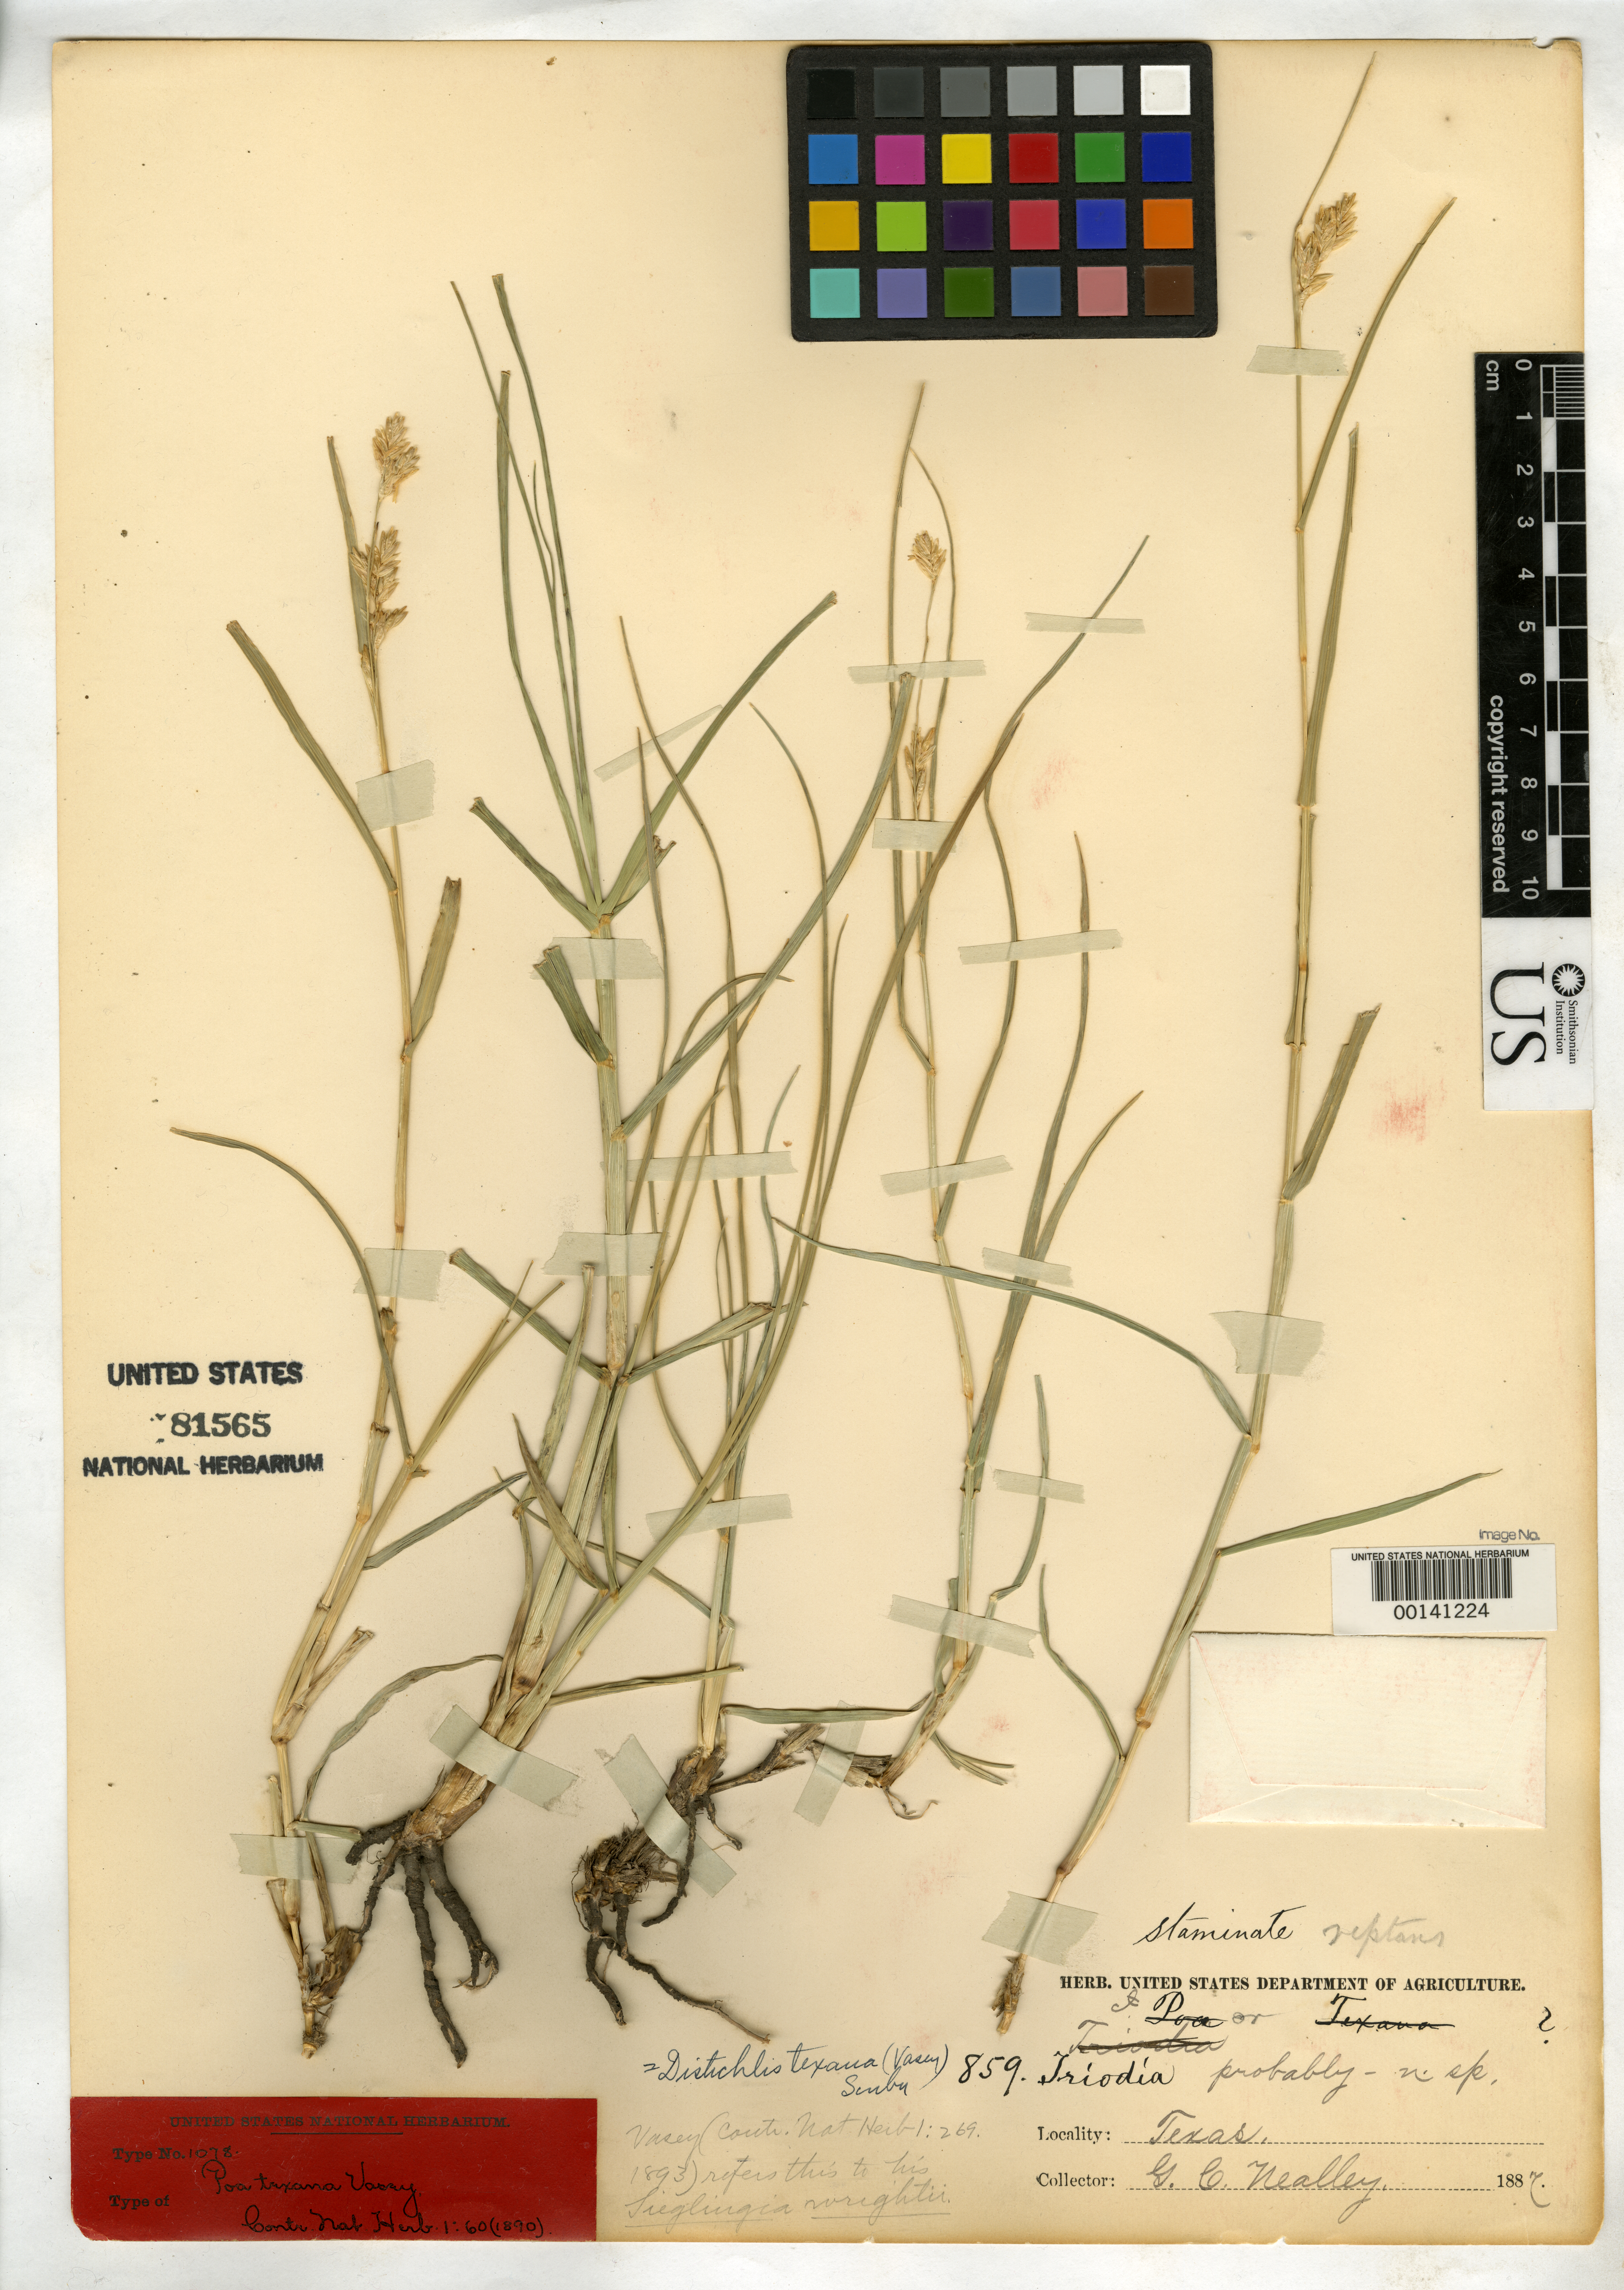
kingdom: Plantae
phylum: Tracheophyta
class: Liliopsida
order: Poales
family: Poaceae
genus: Poa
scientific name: Poa texana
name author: Vasey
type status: Holotype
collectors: G. C. Nealley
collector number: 1078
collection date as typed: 1887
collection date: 1887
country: United States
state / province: Texas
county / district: El Paso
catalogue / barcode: US 81565